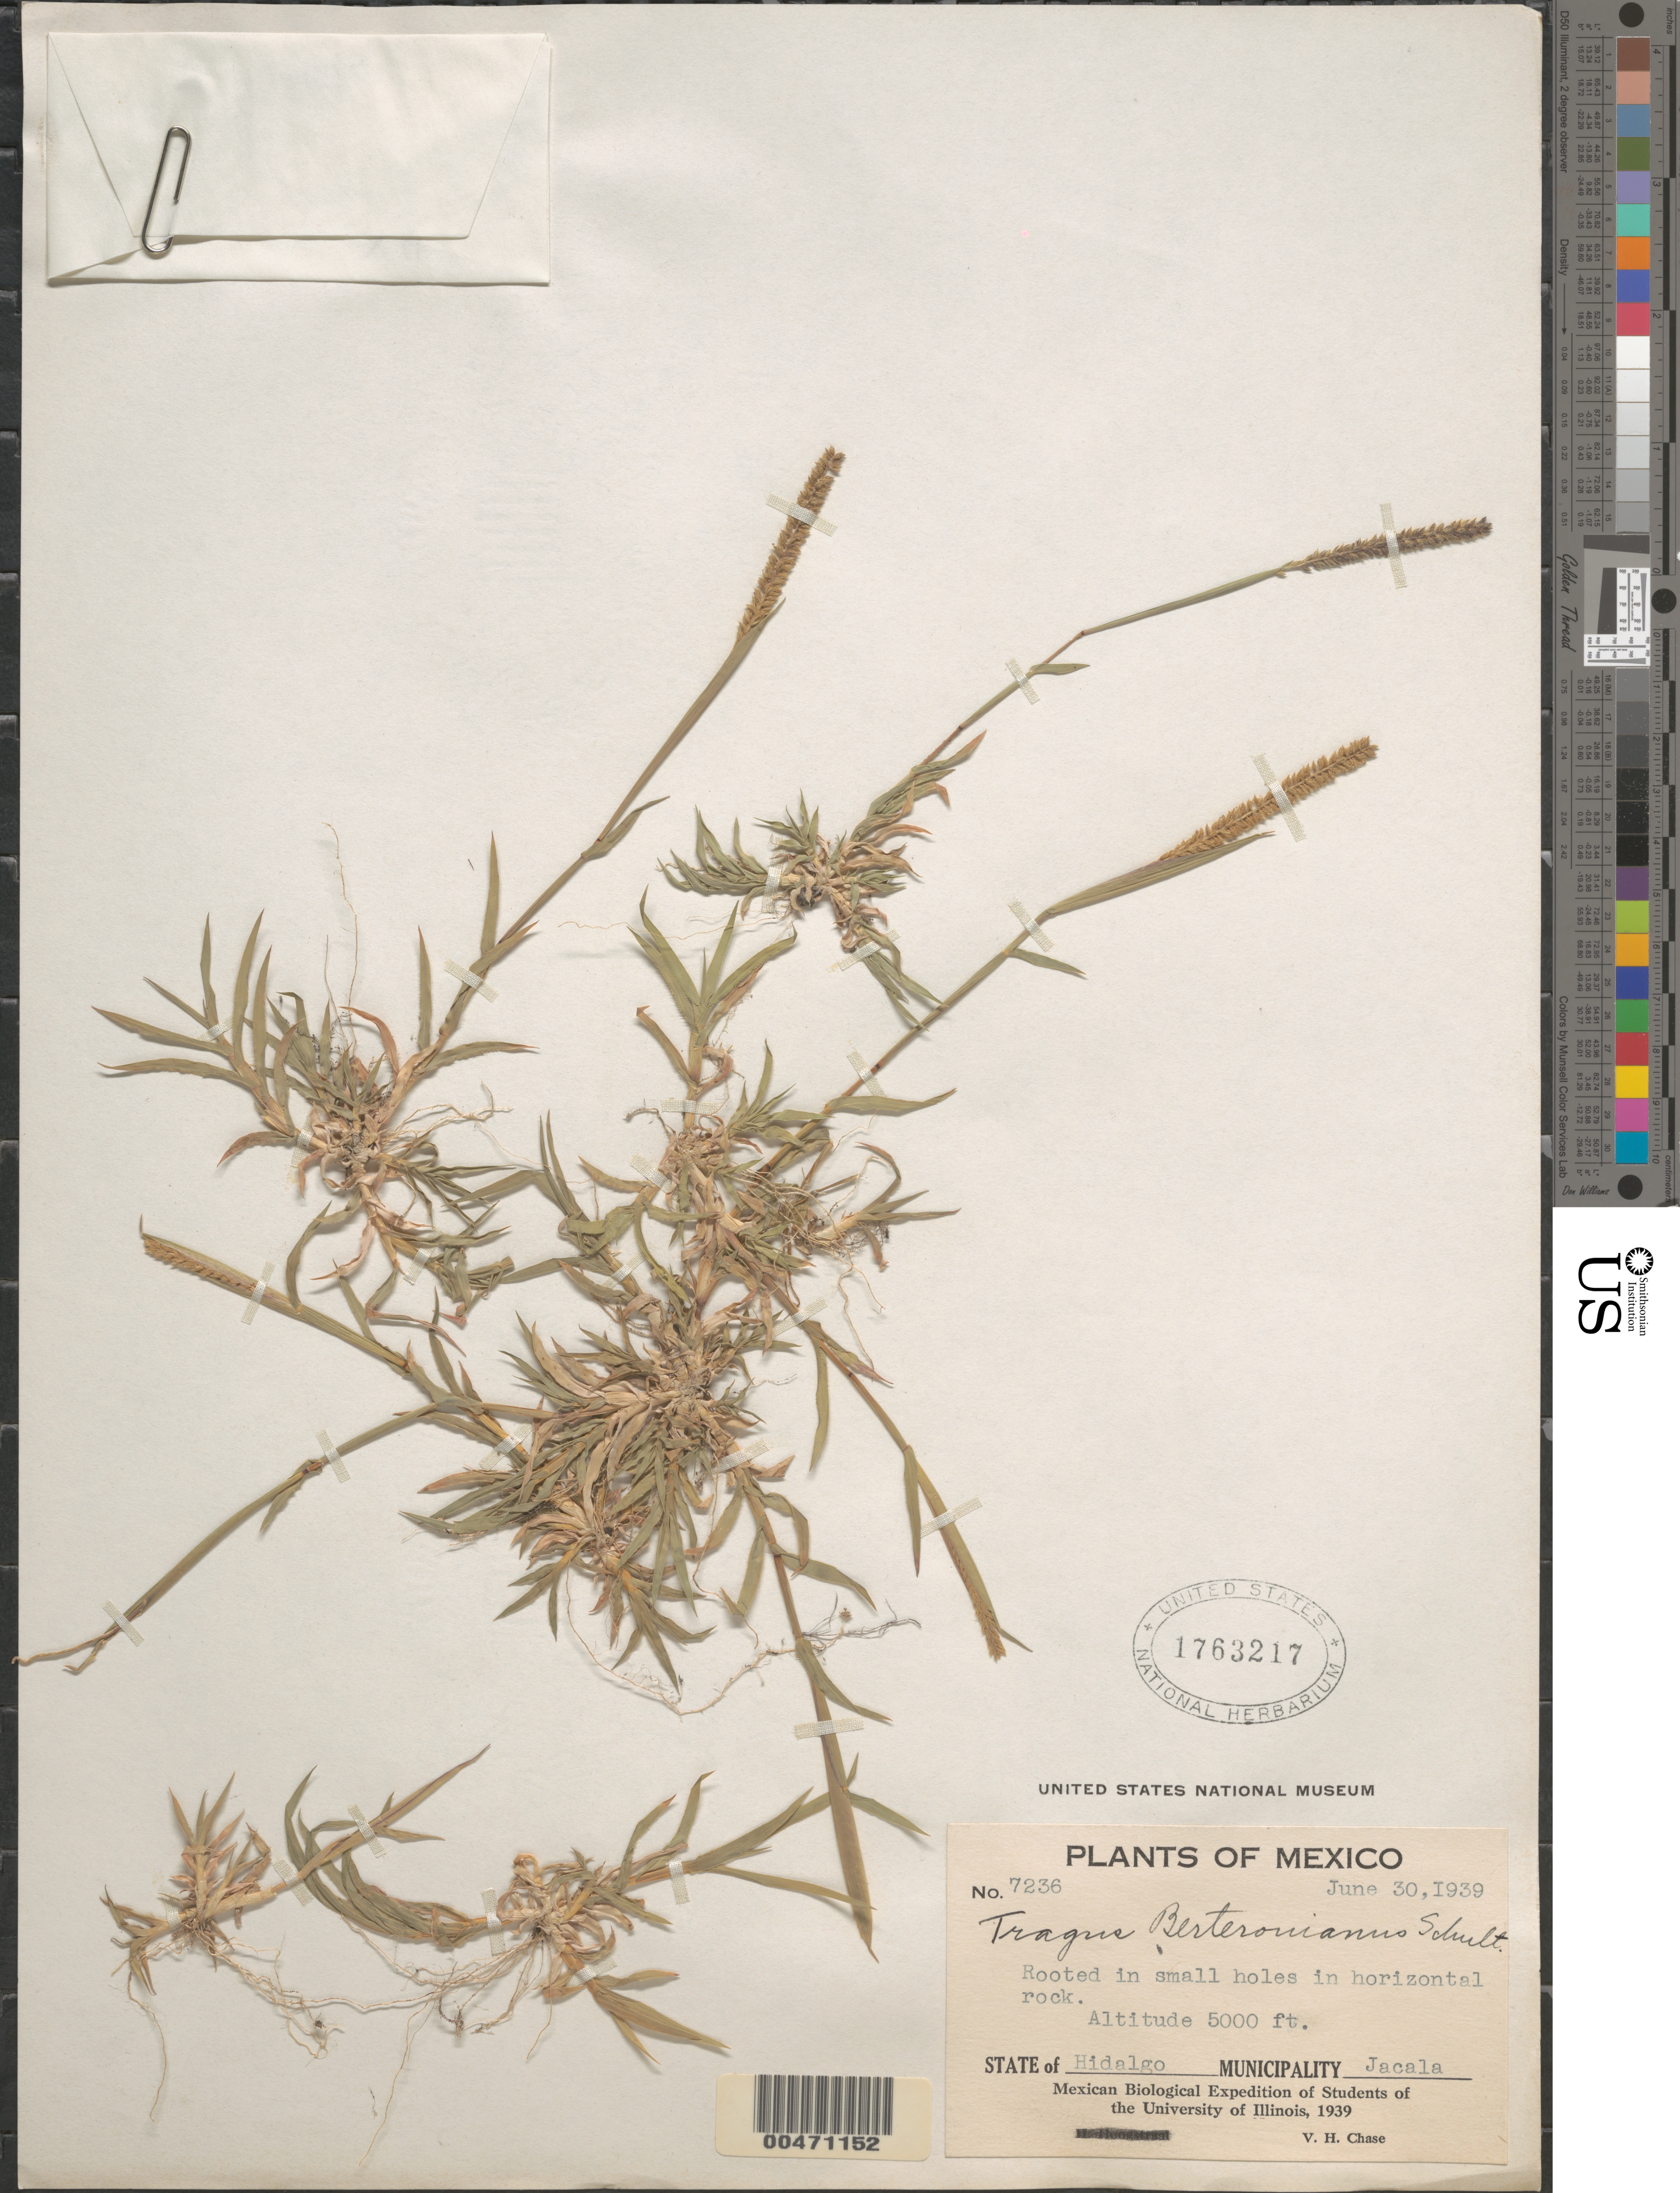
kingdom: Plantae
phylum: Tracheophyta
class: Liliopsida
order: Poales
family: Poaceae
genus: Tragus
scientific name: Tragus berteronianus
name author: Schult.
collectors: V. H. Chase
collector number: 7236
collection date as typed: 30 Jun 1939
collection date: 1939-06-30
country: Mexico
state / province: Hidalgo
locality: Mun of Jacala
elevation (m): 1524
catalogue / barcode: US 1763217